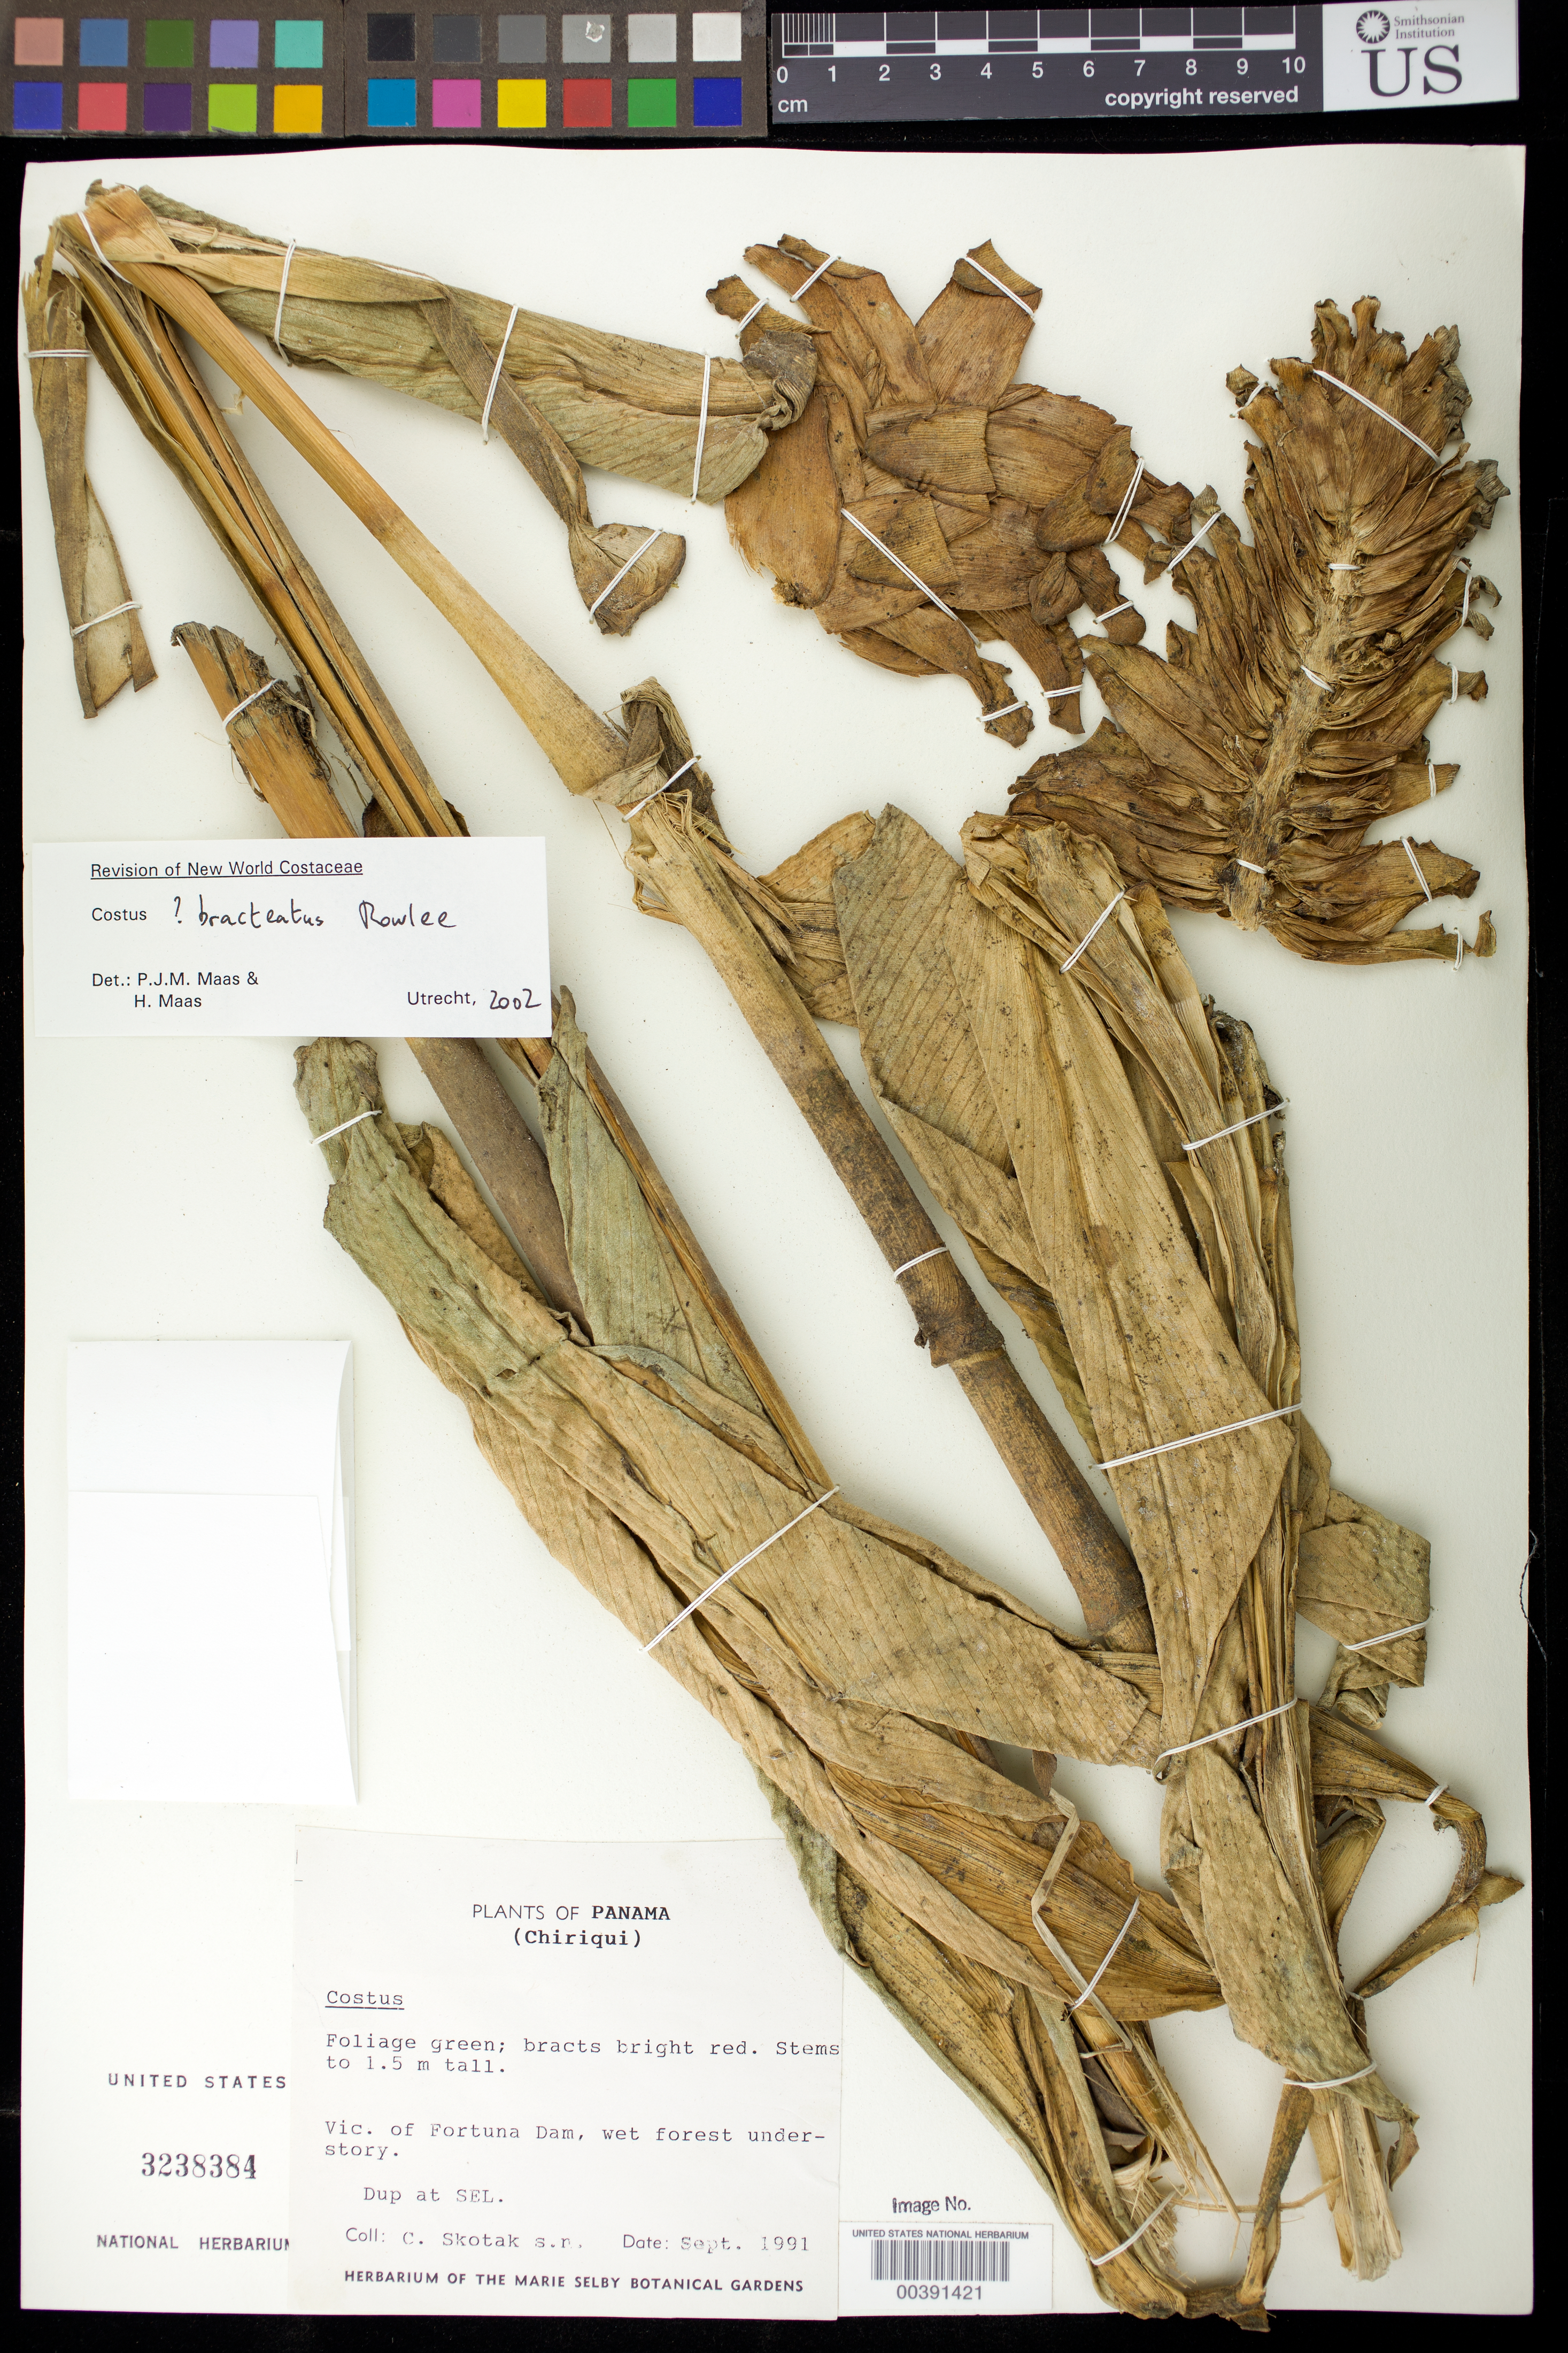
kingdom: Plantae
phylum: Tracheophyta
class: Liliopsida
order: Zingiberales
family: Costaceae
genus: Costus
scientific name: Costus bracteatus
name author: Rowlee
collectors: C. Skotak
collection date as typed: Sep 1991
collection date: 1991-09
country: Panama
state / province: Chiriquí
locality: Vicinity of Fortuna Dam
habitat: Wet forest understory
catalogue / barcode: US 3238384